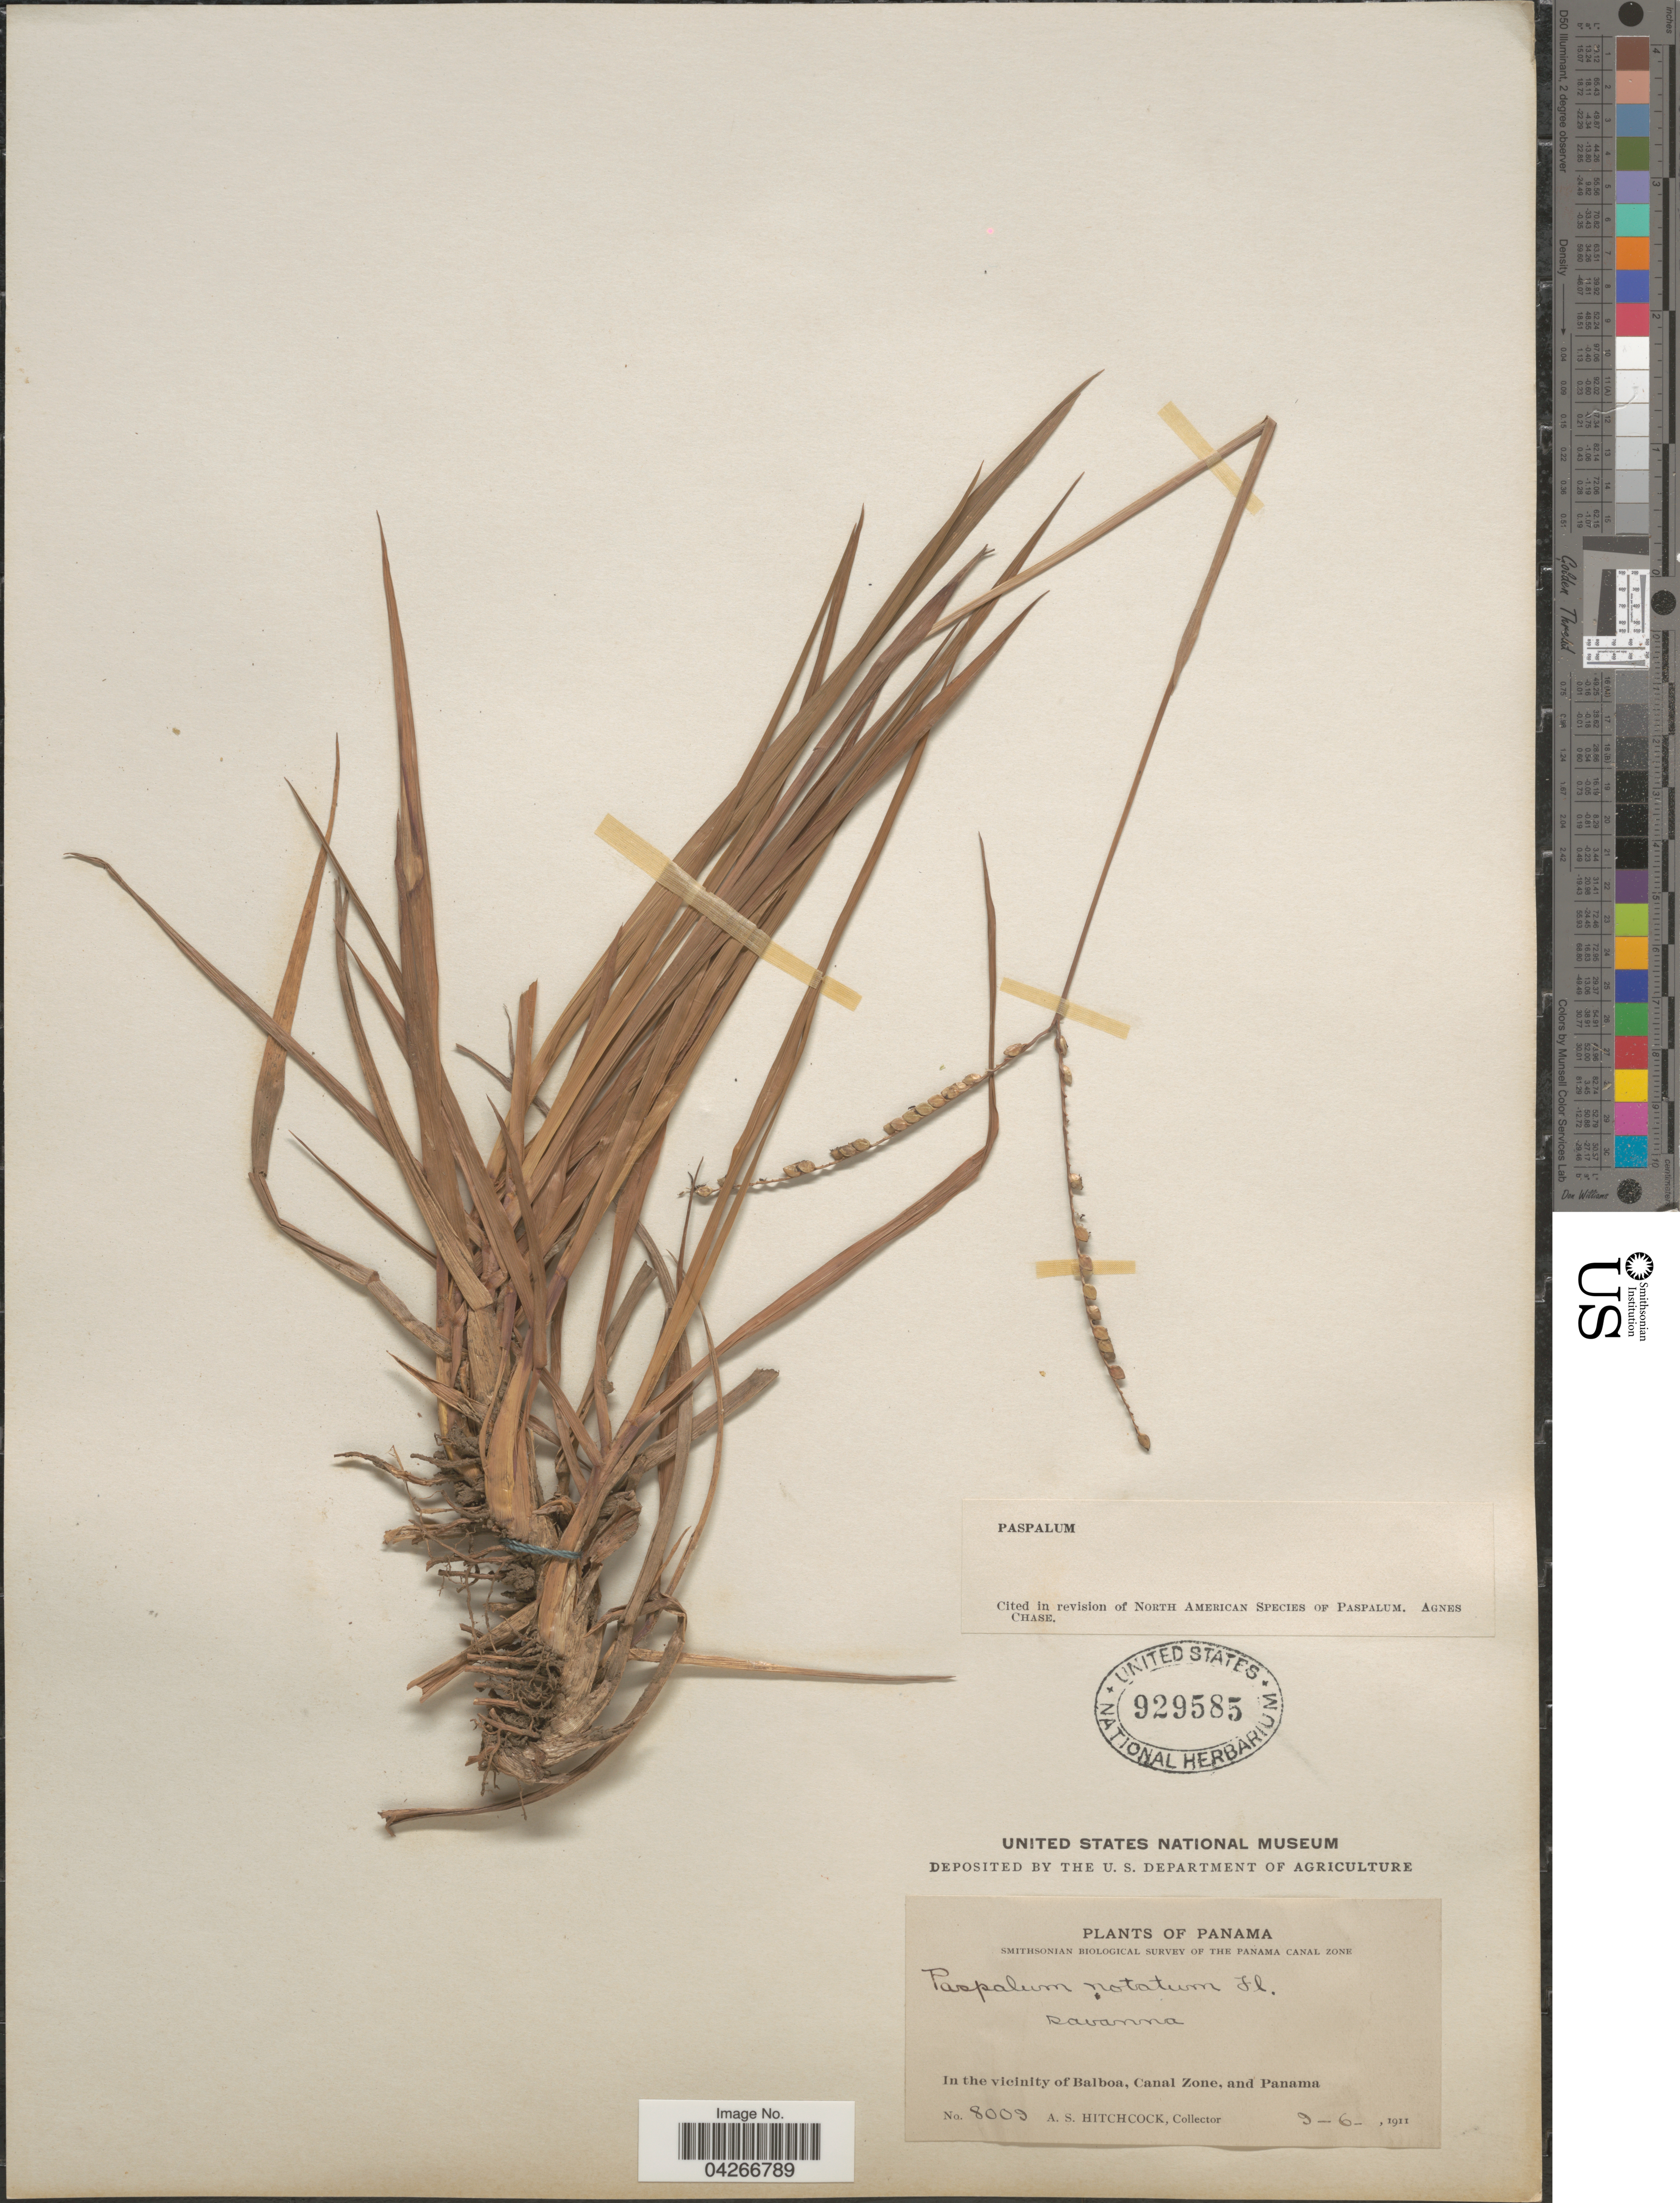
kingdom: Plantae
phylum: Tracheophyta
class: Liliopsida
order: Poales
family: Poaceae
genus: Paspalum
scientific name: Paspalum notatum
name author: Flüggé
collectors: A. S. Hitchcock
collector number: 8009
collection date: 1911-06-09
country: Panama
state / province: Colón / Panamá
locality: Smithsonian Biological Survey of the Panama Canal Zone. In the vicinity of Balboa, Canal Zone, and Panama.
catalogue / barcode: US 929585